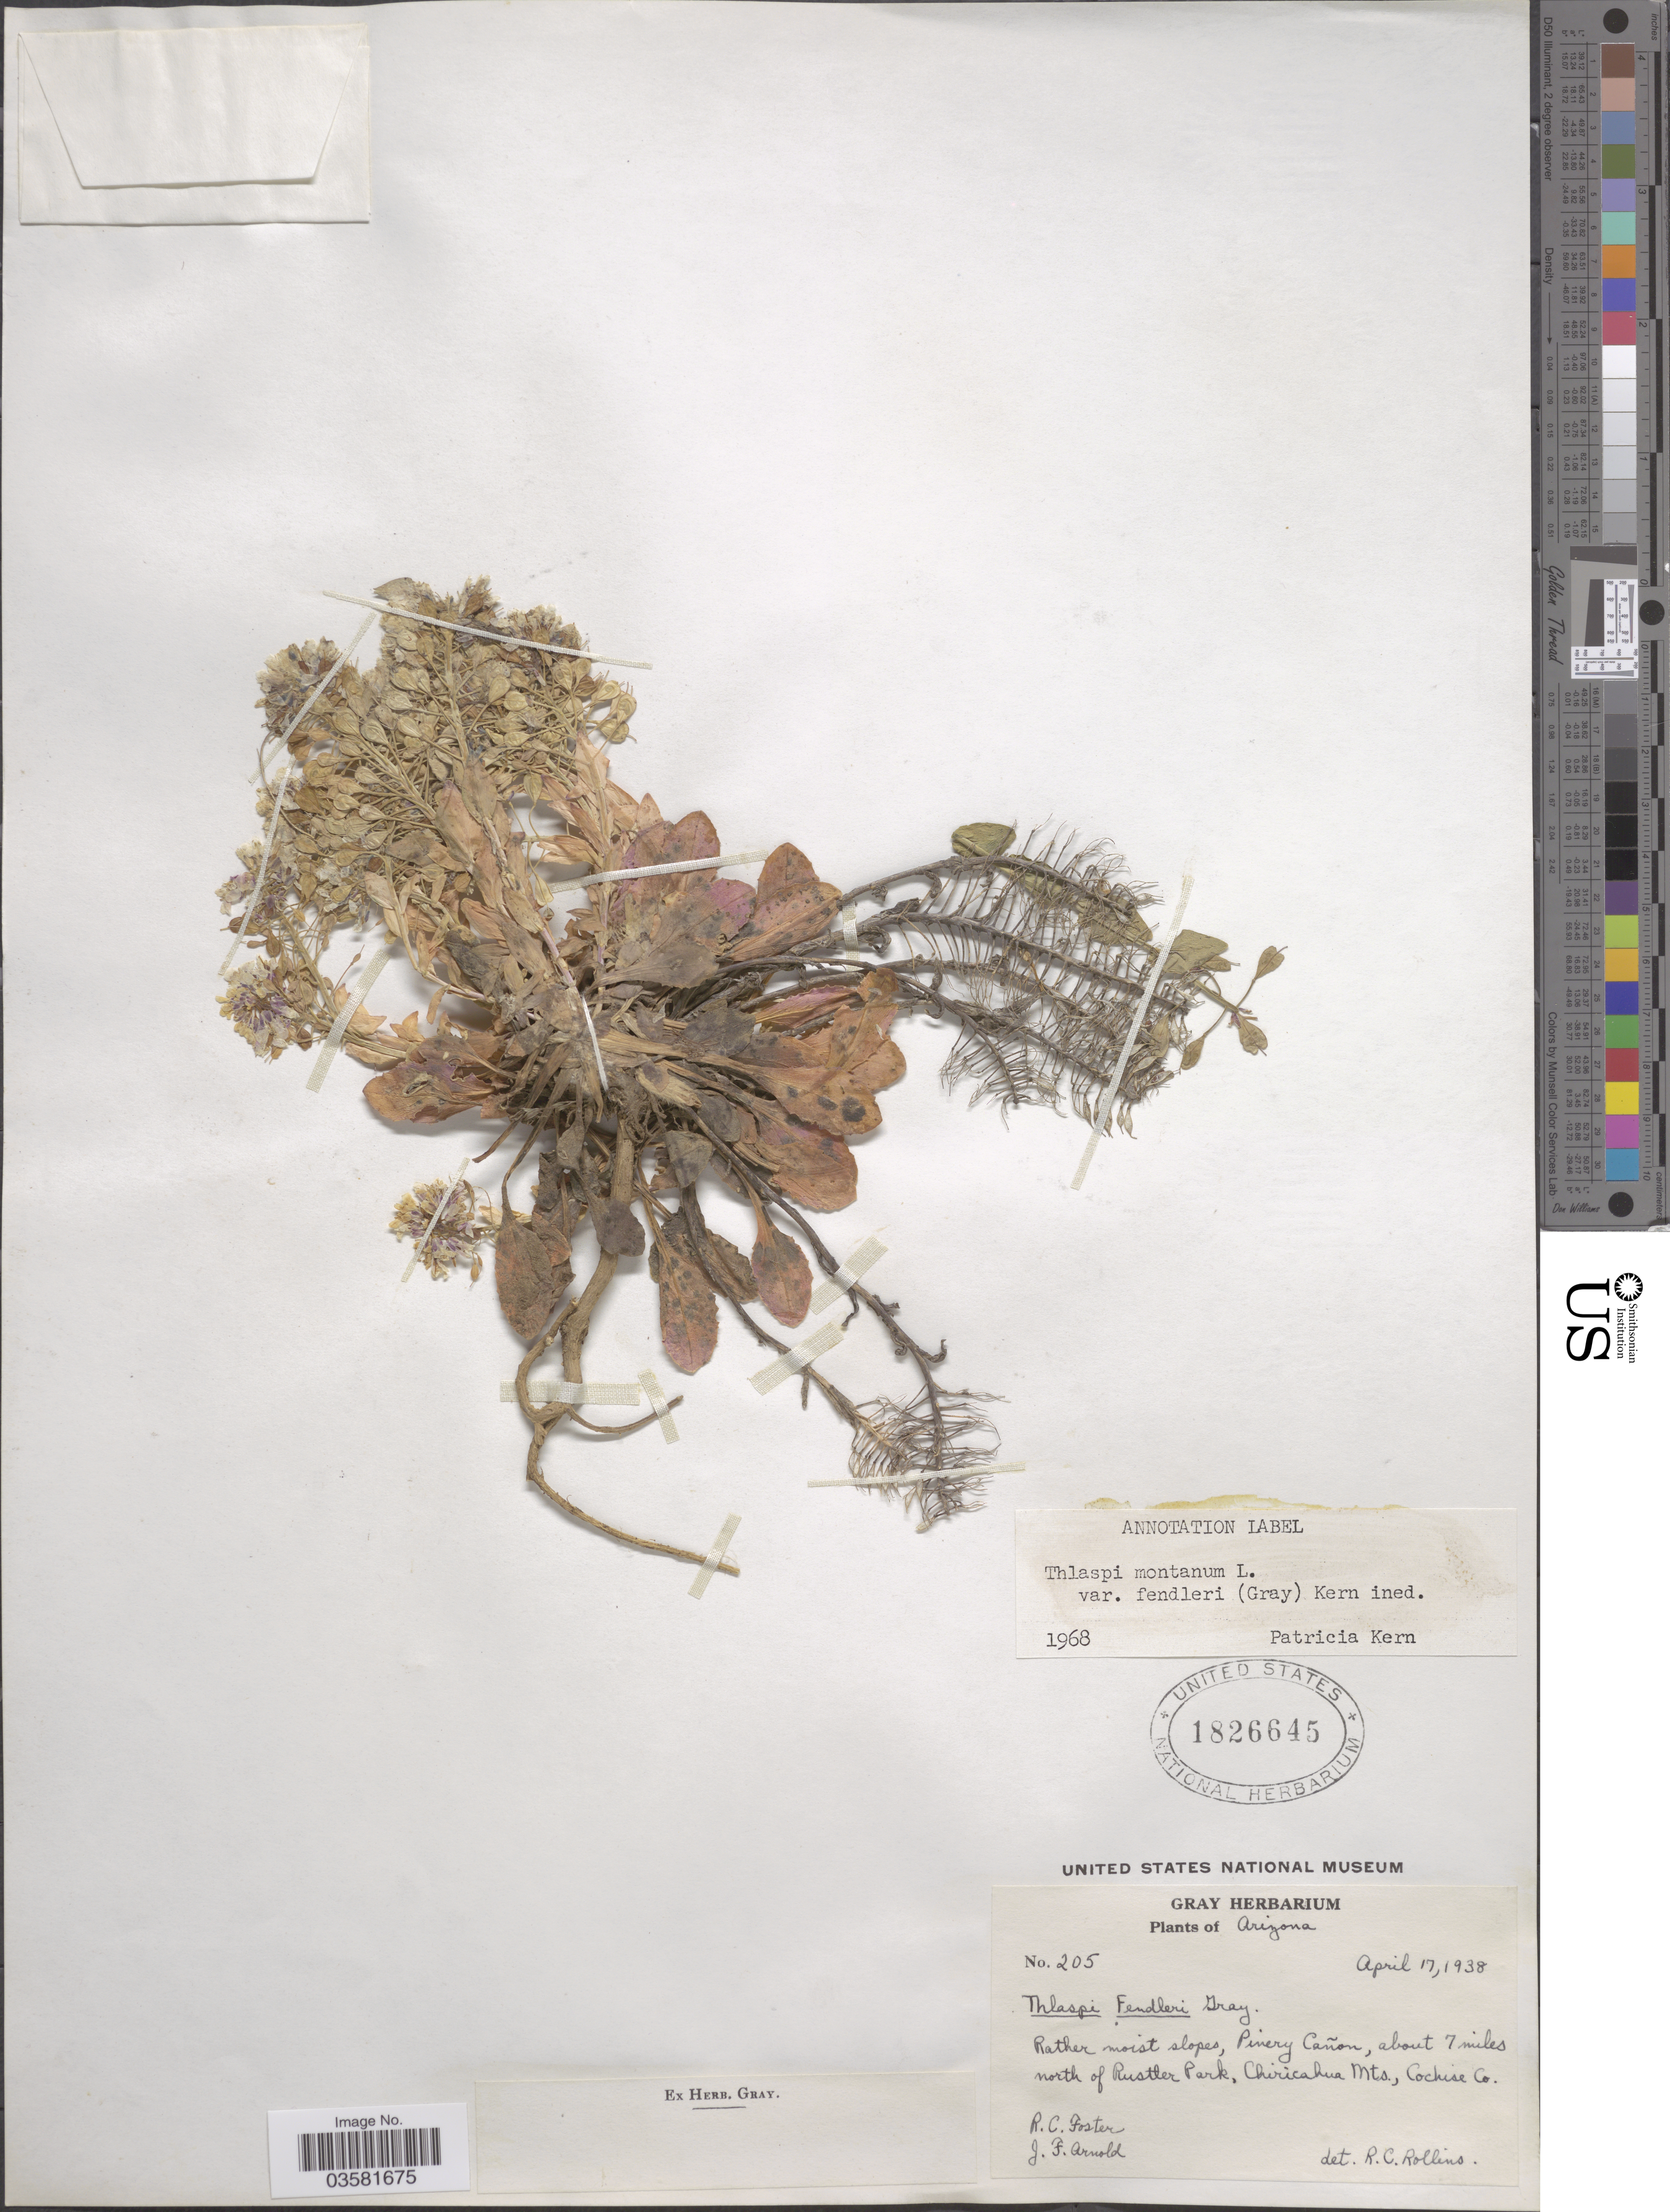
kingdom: Plantae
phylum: Tracheophyta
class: Magnoliopsida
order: Brassicales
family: Brassicaceae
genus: Thlaspi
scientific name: Thlaspi montanum var. fendleri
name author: (A. Gray) P.K. Holmgren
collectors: R. C. Foster & J. F. Arnold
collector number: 205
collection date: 1938-04-17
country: United States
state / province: Arizona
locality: Pinery Cañon, about 7 miles north of Rustler Park, Chiricahua Mts., Cochise Co.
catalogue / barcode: US 1826645